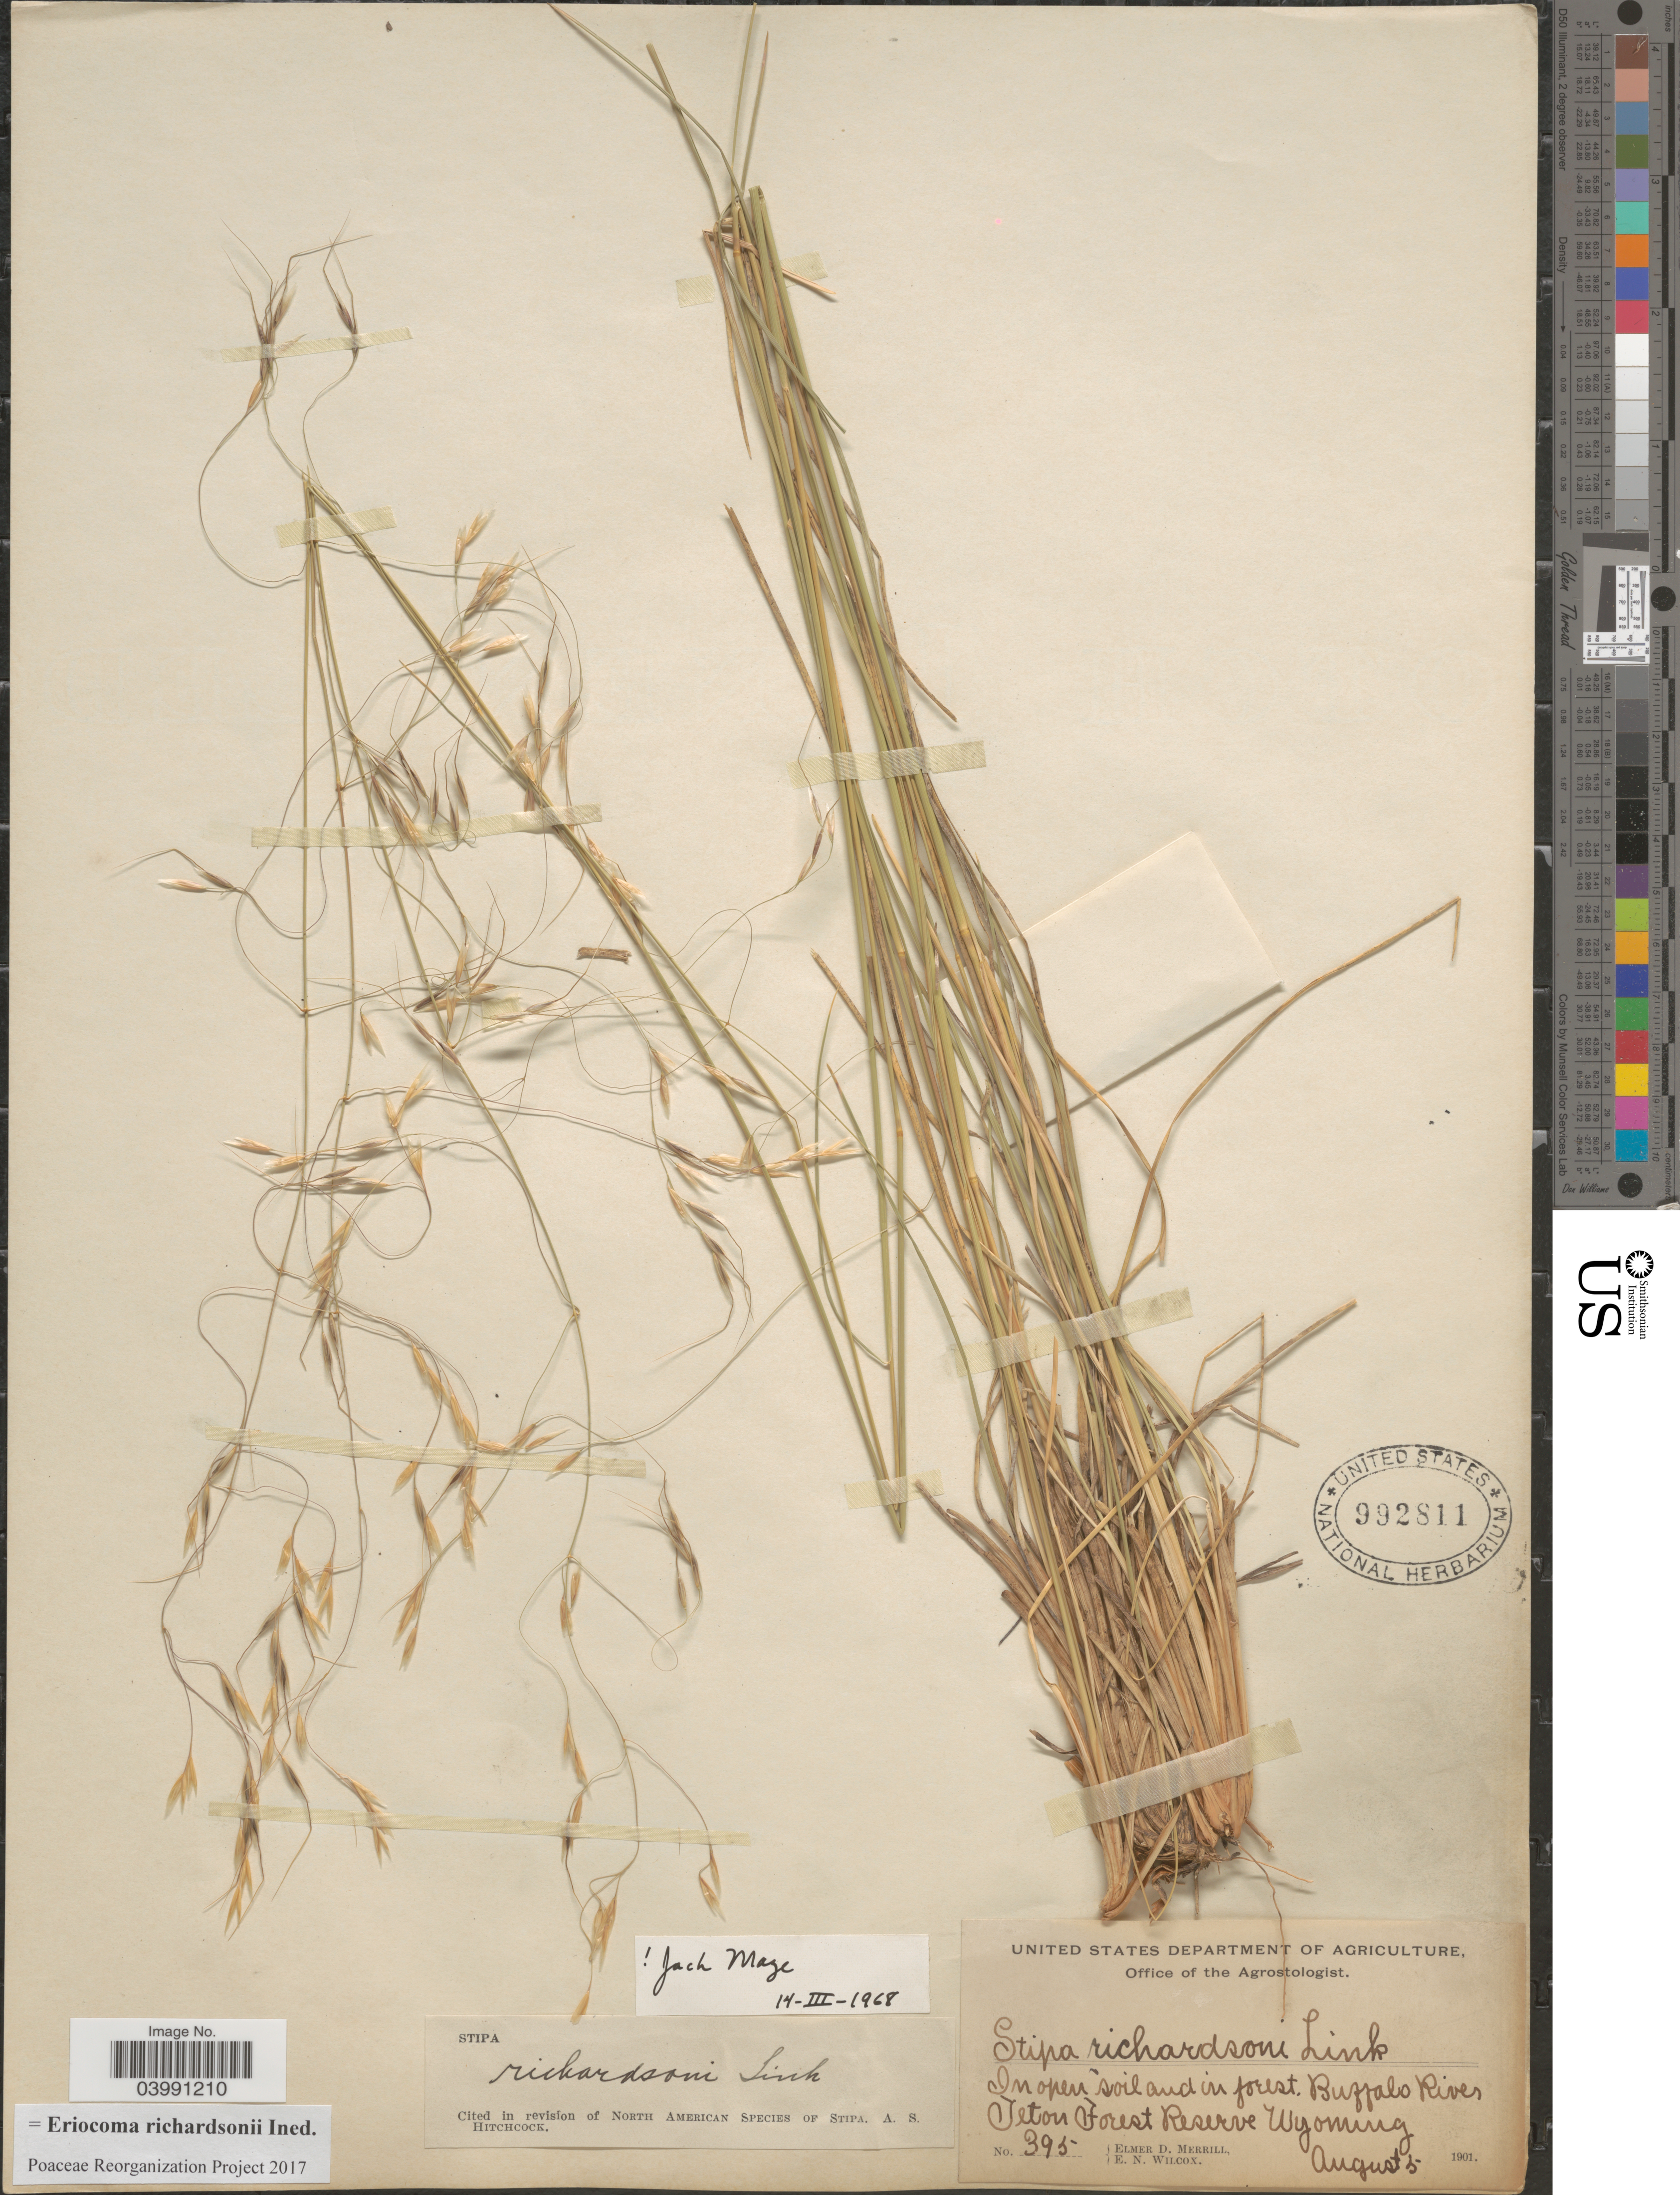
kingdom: Plantae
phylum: Tracheophyta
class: Liliopsida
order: Poales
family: Poaceae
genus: Eriocoma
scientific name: Eriocoma richardsonii ined.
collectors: E. D. Merrill & E. Wilcox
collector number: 395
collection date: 1901-08-05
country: United States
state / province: Wyoming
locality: In open soil and in forest. Buffalo River. Teton Forest Reserve.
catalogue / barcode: US 992811